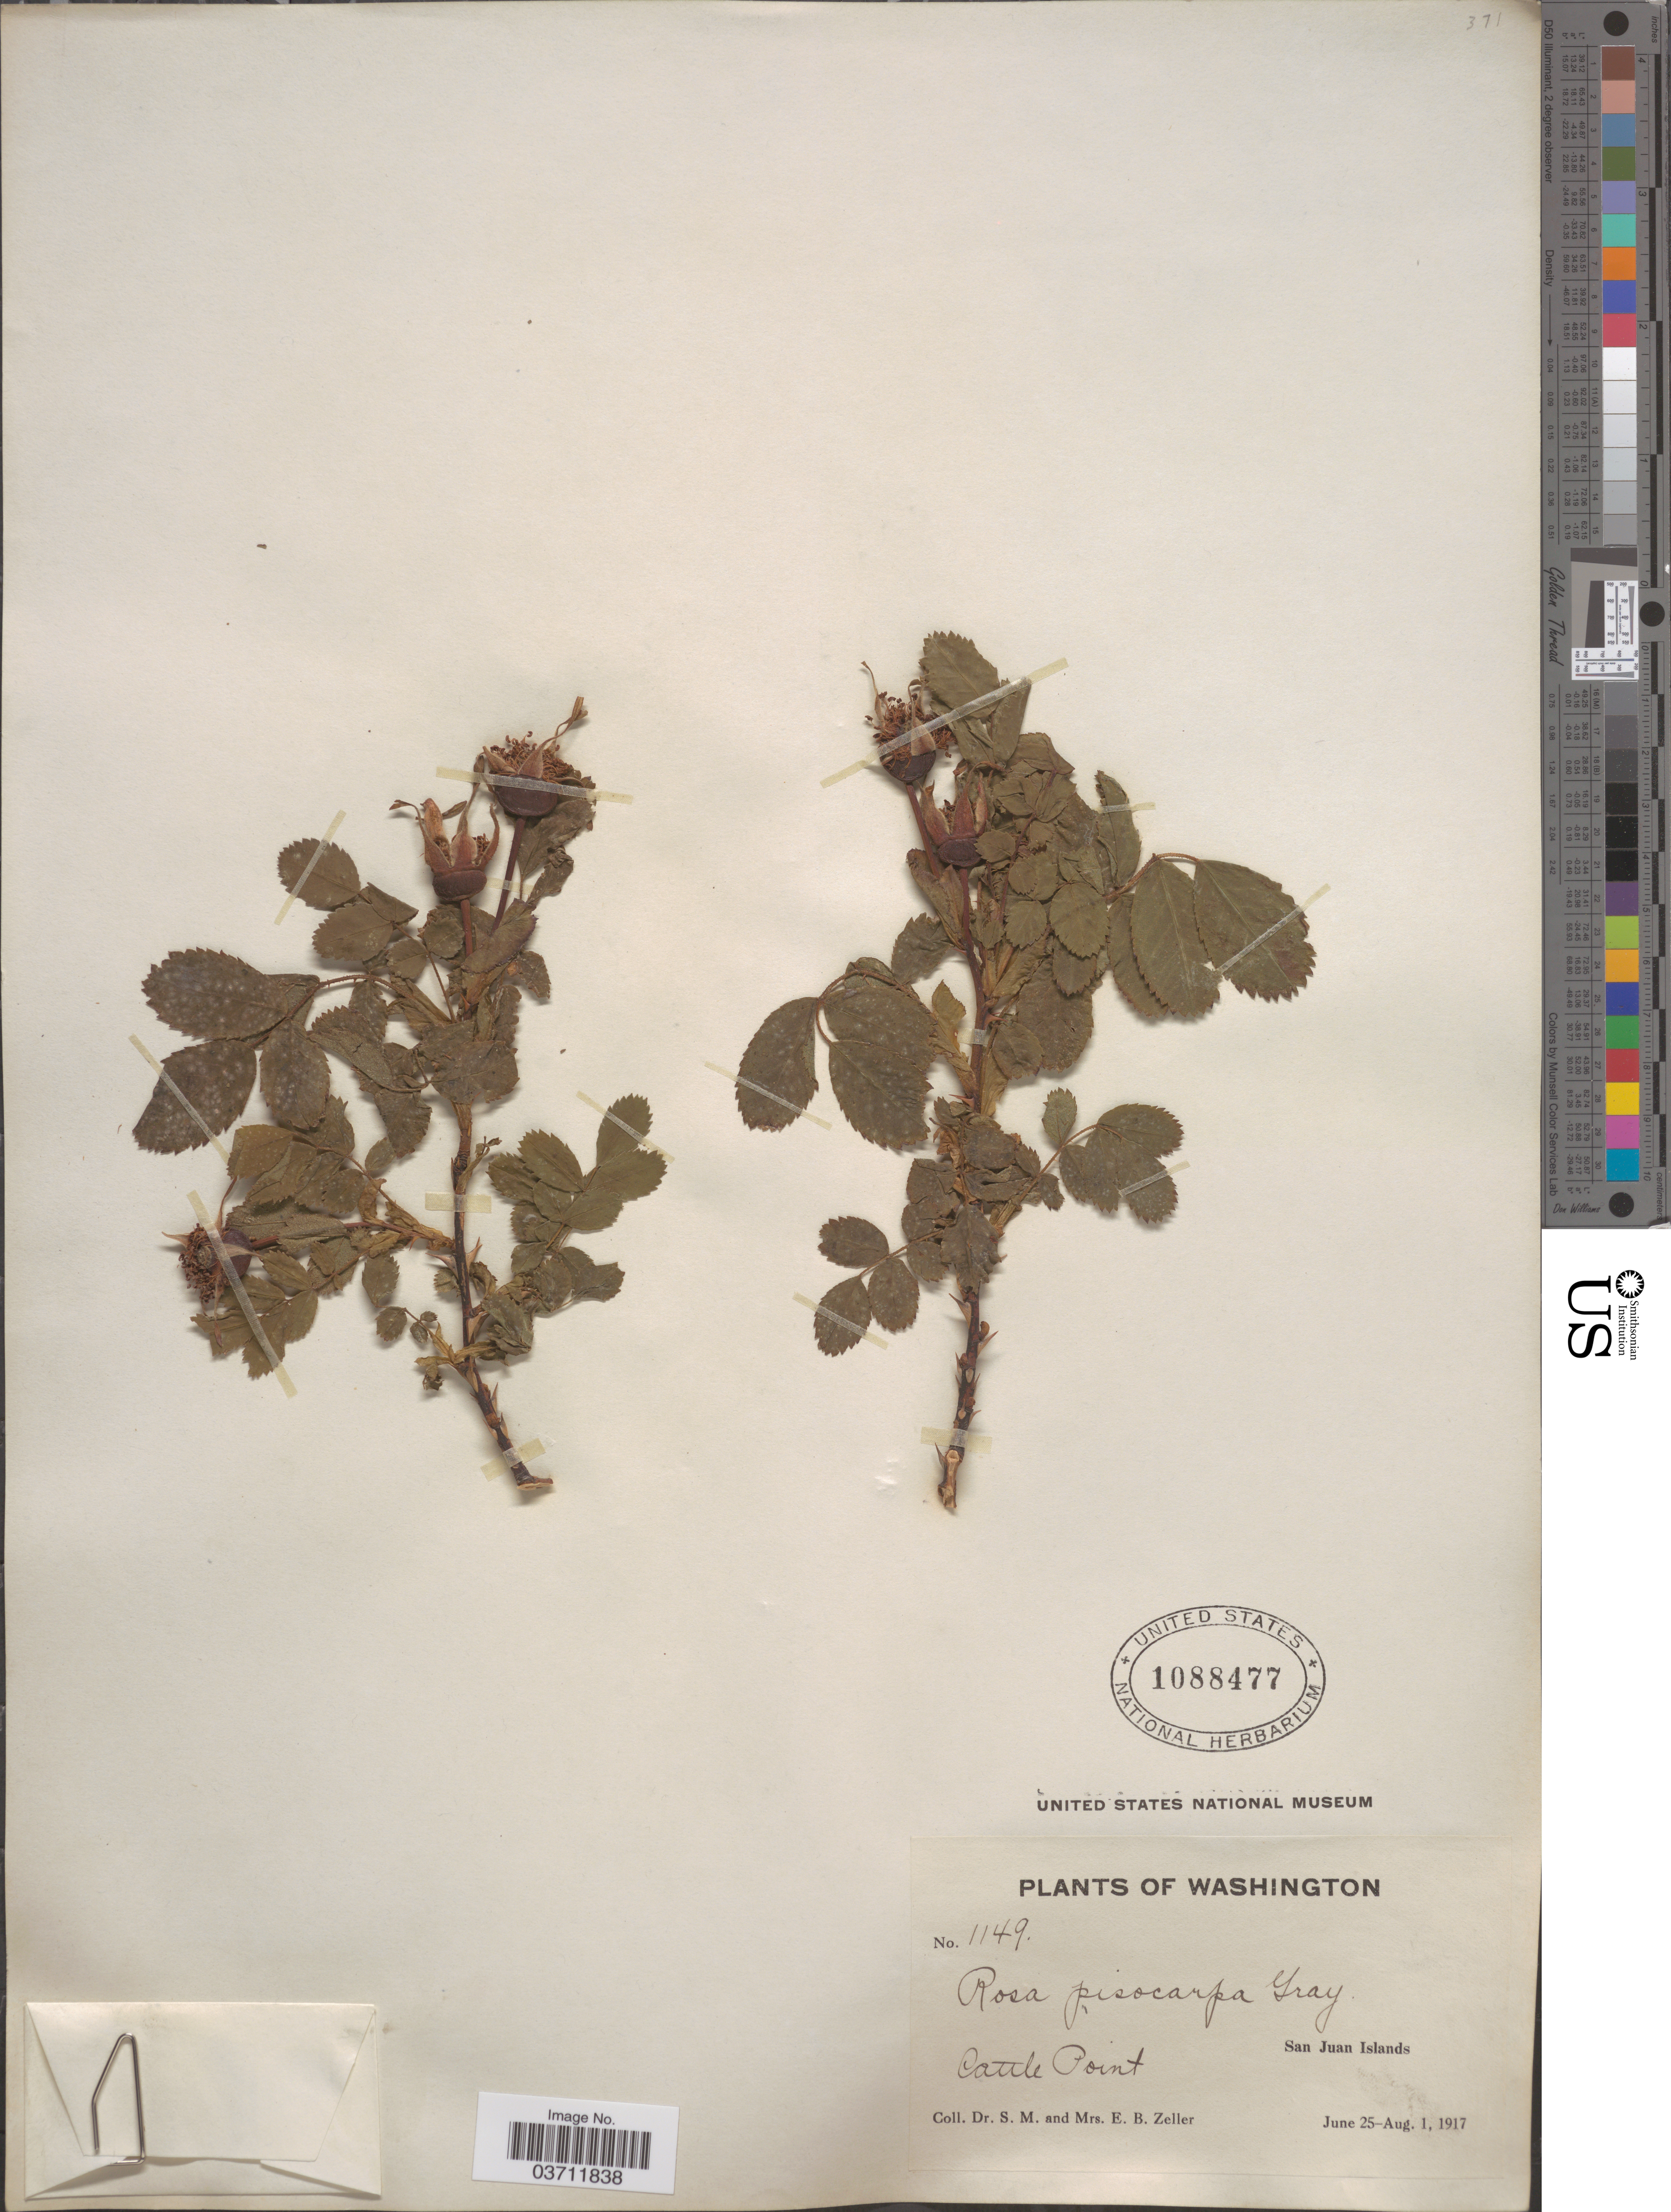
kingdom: Plantae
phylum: Tracheophyta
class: Magnoliopsida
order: Rosales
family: Rosaceae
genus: Rosa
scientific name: Rosa pisocarpa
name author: A. Gray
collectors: S. Zeller & E. Zeller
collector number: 1149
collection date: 1917-06-25/1917-08-01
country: United States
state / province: Washington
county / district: San Juan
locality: Cattle Point. San Juan Islands.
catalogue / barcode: US 1088477